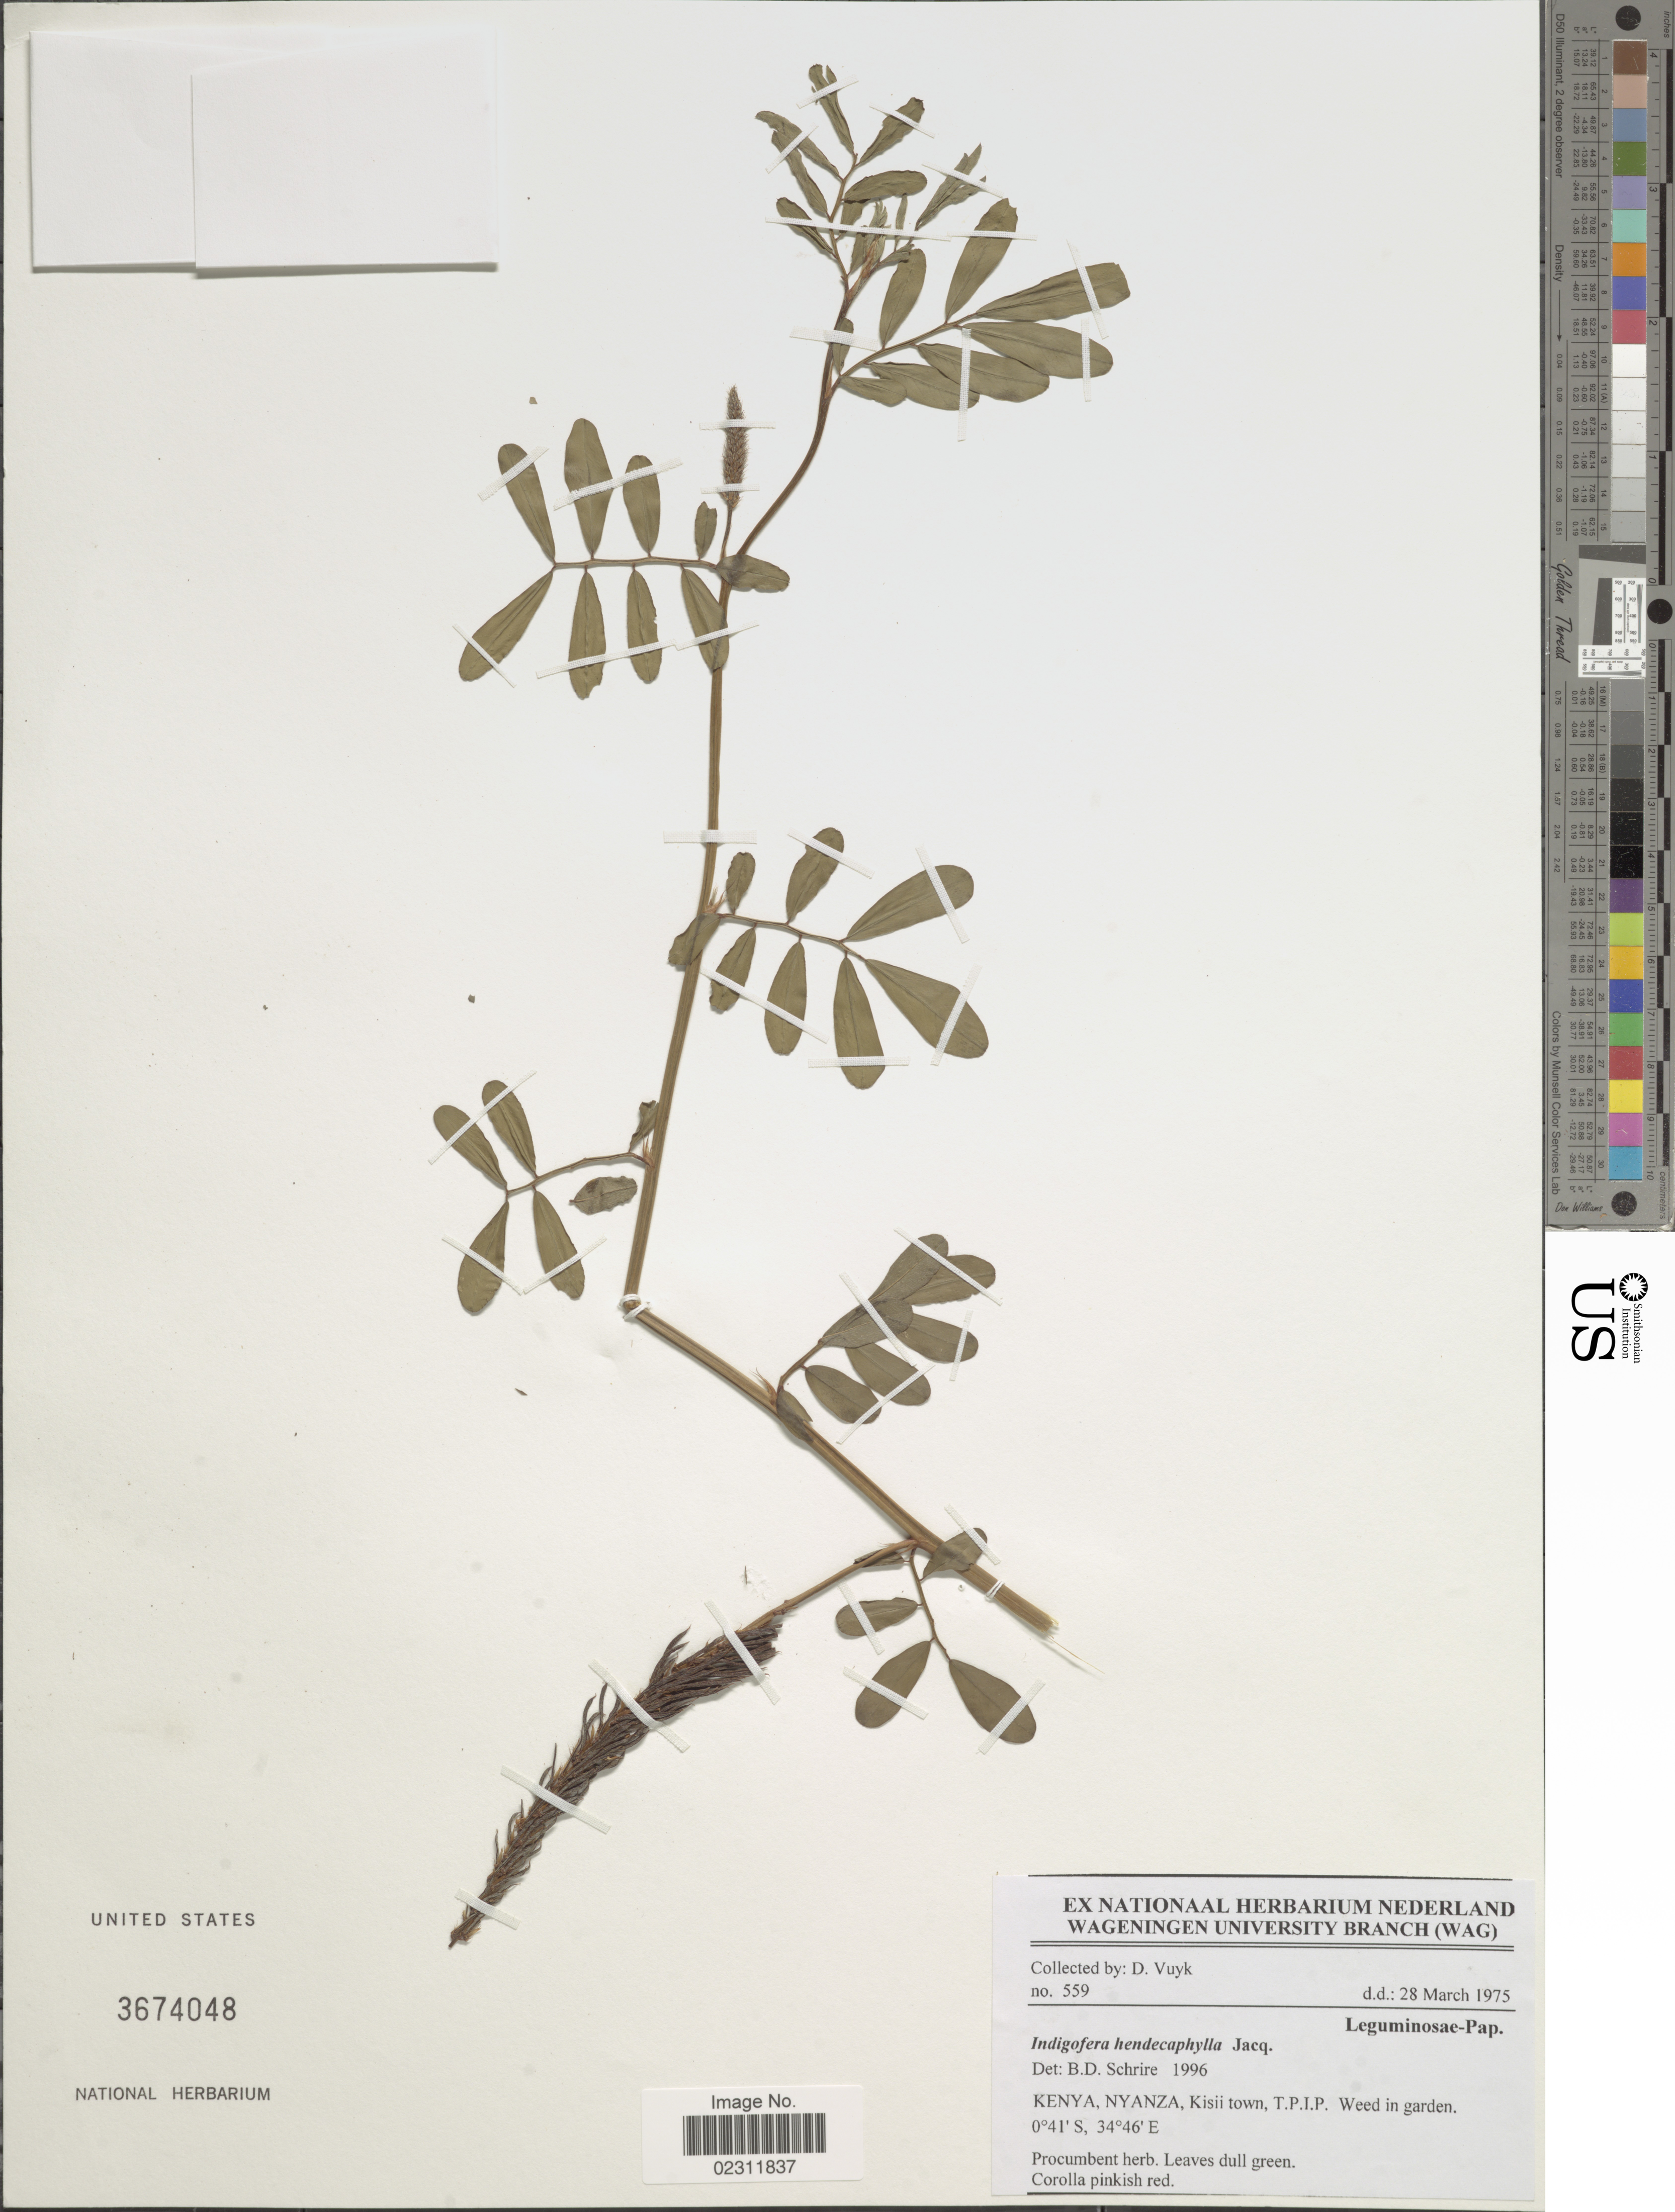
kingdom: Plantae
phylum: Tracheophyta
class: Magnoliopsida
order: Fabales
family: Fabaceae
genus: Indigofera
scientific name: Indigofera hendecaphylla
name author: Jacq.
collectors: D. Vuyk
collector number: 559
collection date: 1975-03-28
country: Kenya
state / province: Kisii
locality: Kissi town, T.P.I.P. Nyanza.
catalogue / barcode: US 3674048